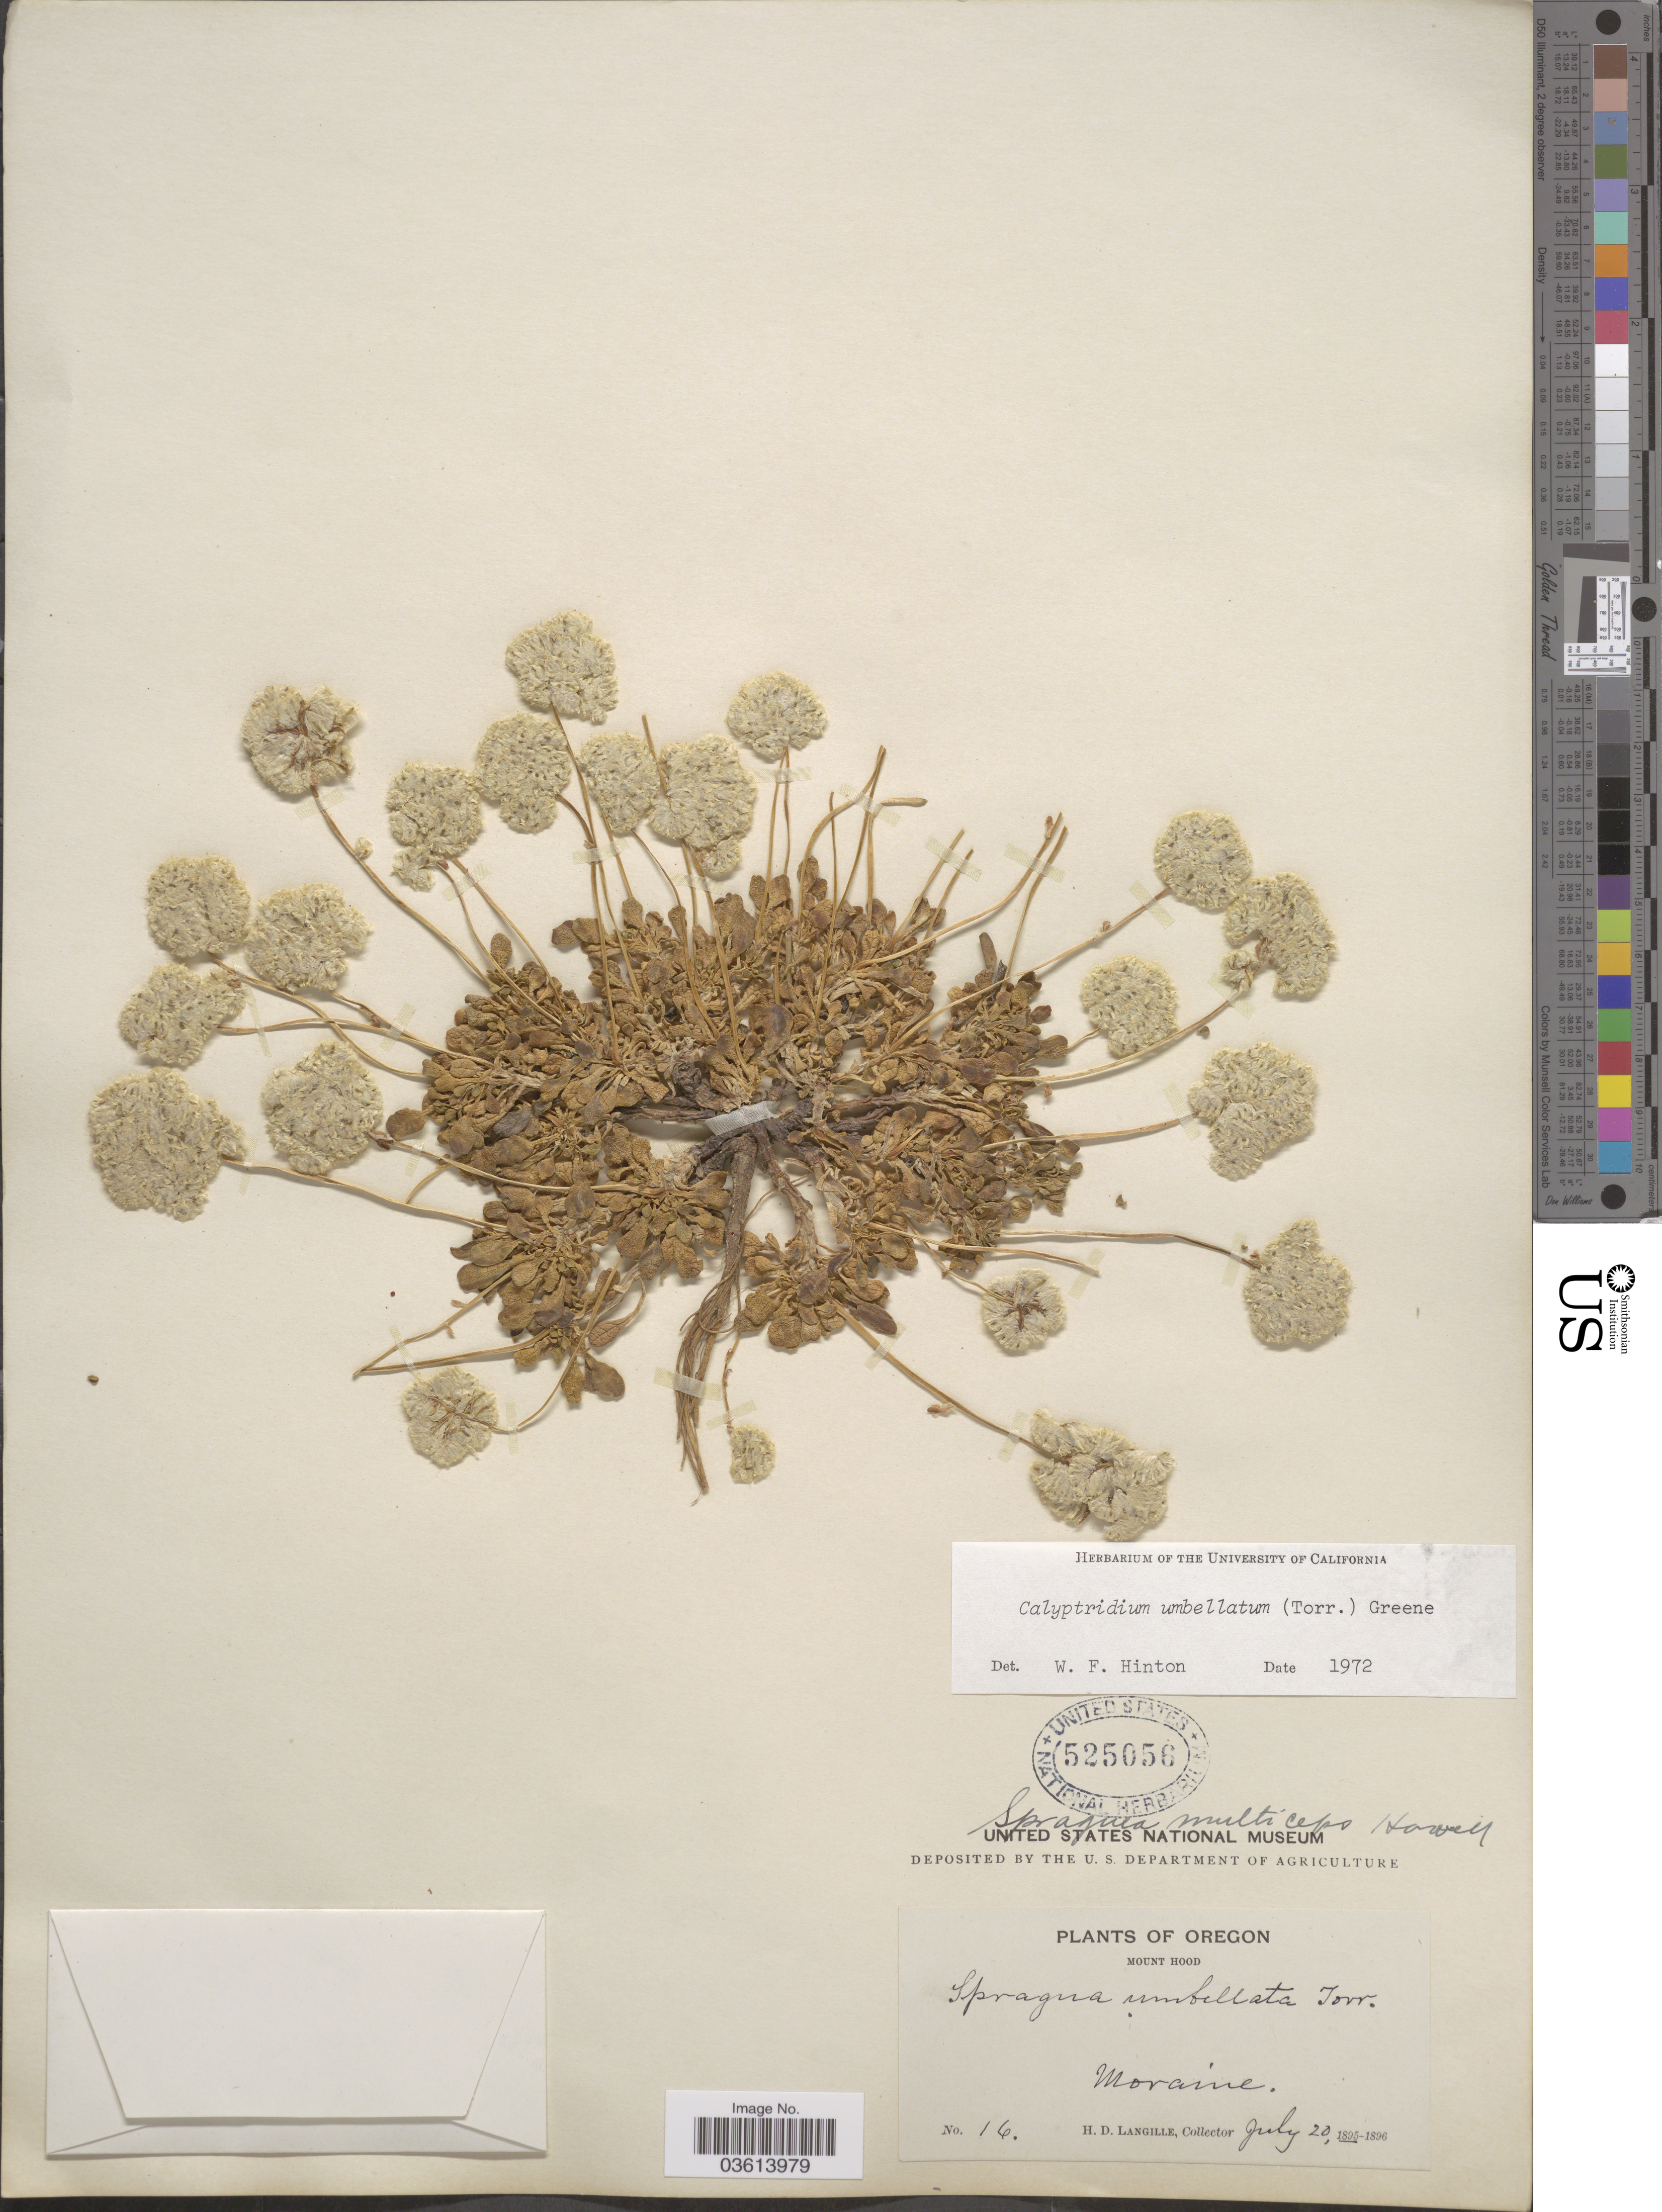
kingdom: Plantae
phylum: Tracheophyta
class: Magnoliopsida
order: Caryophyllales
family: Montiaceae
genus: Calyptridium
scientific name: Calyptridium umbellatum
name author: (Torr.) Greene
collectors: H. Langille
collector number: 16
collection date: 1895-07-20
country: United States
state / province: Oregon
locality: Mount Hood. Moraine.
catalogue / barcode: US 525056